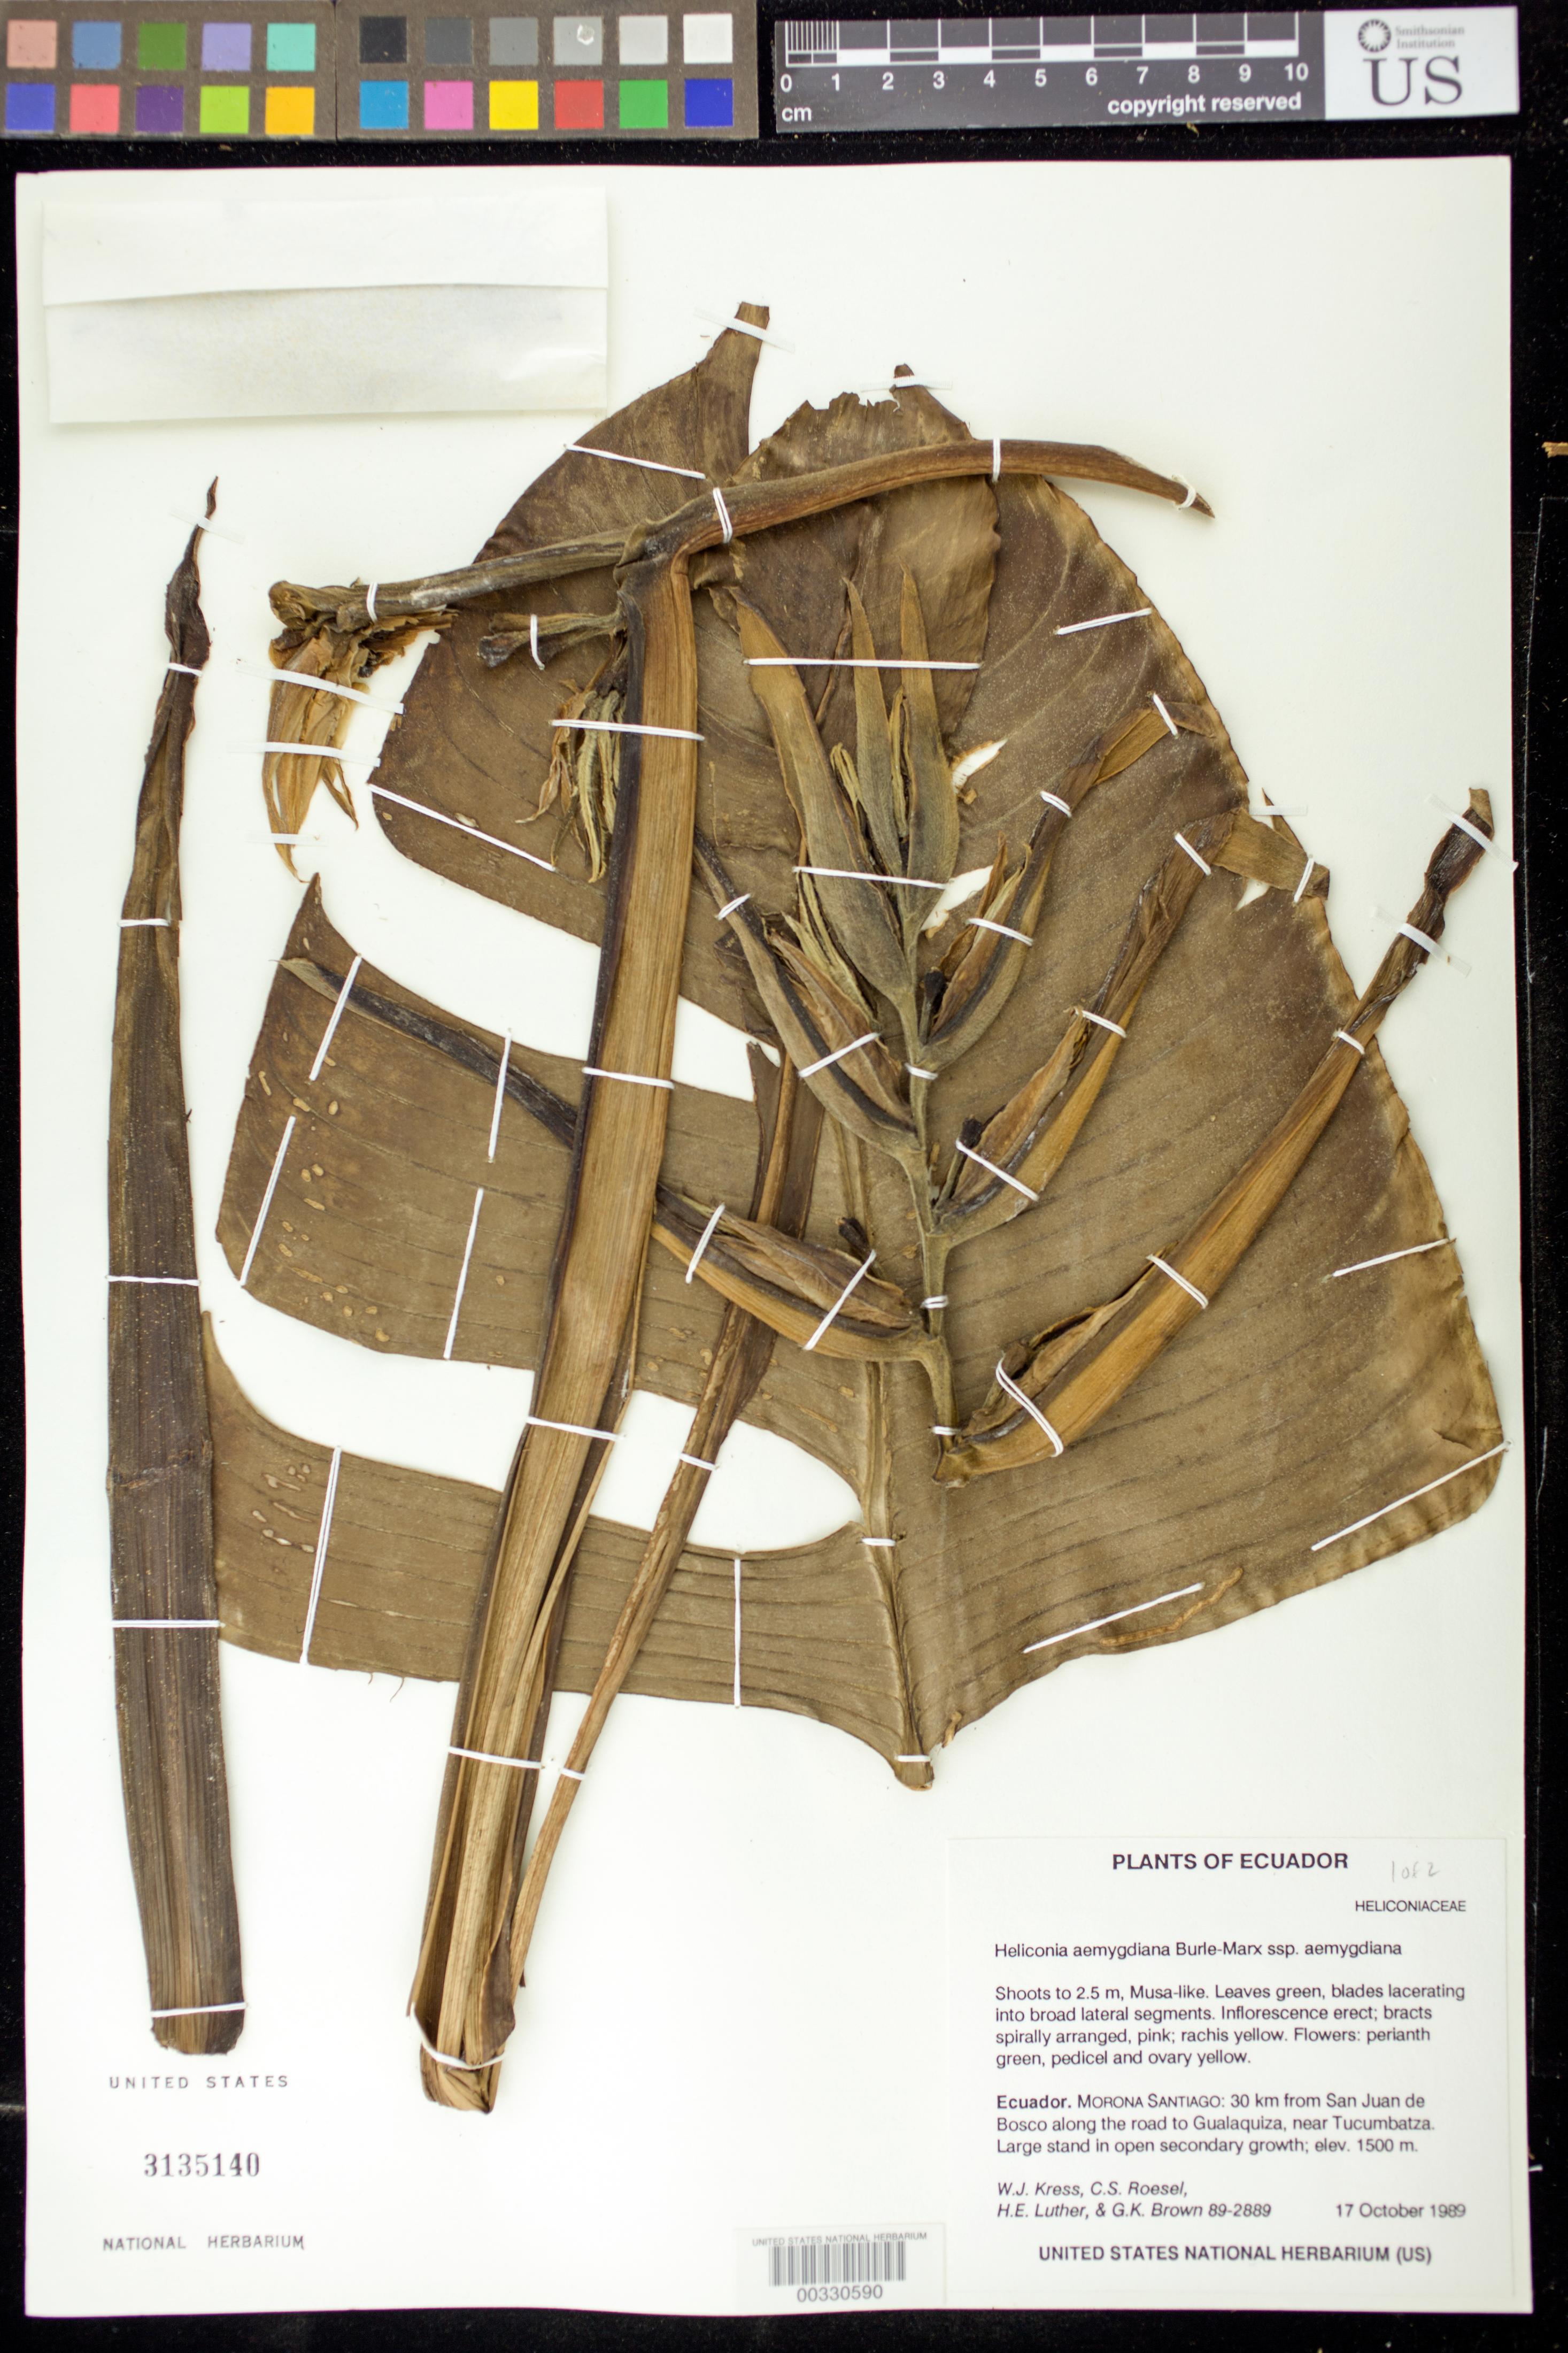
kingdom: Plantae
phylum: Tracheophyta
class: Liliopsida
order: Zingiberales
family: Heliconiaceae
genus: Heliconia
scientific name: Heliconia aemygdiana subsp. aemygdiana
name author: Burle-Marx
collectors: W. J. Kress, C. S. Roesel, Harry E. Luther & G. K. Brown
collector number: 89-2889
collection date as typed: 17 Oct 1989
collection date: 1989-10-17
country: Ecuador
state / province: Morona-Santiago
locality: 30 km from San Juan de bosco along road to Gualaquiza, near tucumbatza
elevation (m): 1500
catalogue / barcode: US 3135140